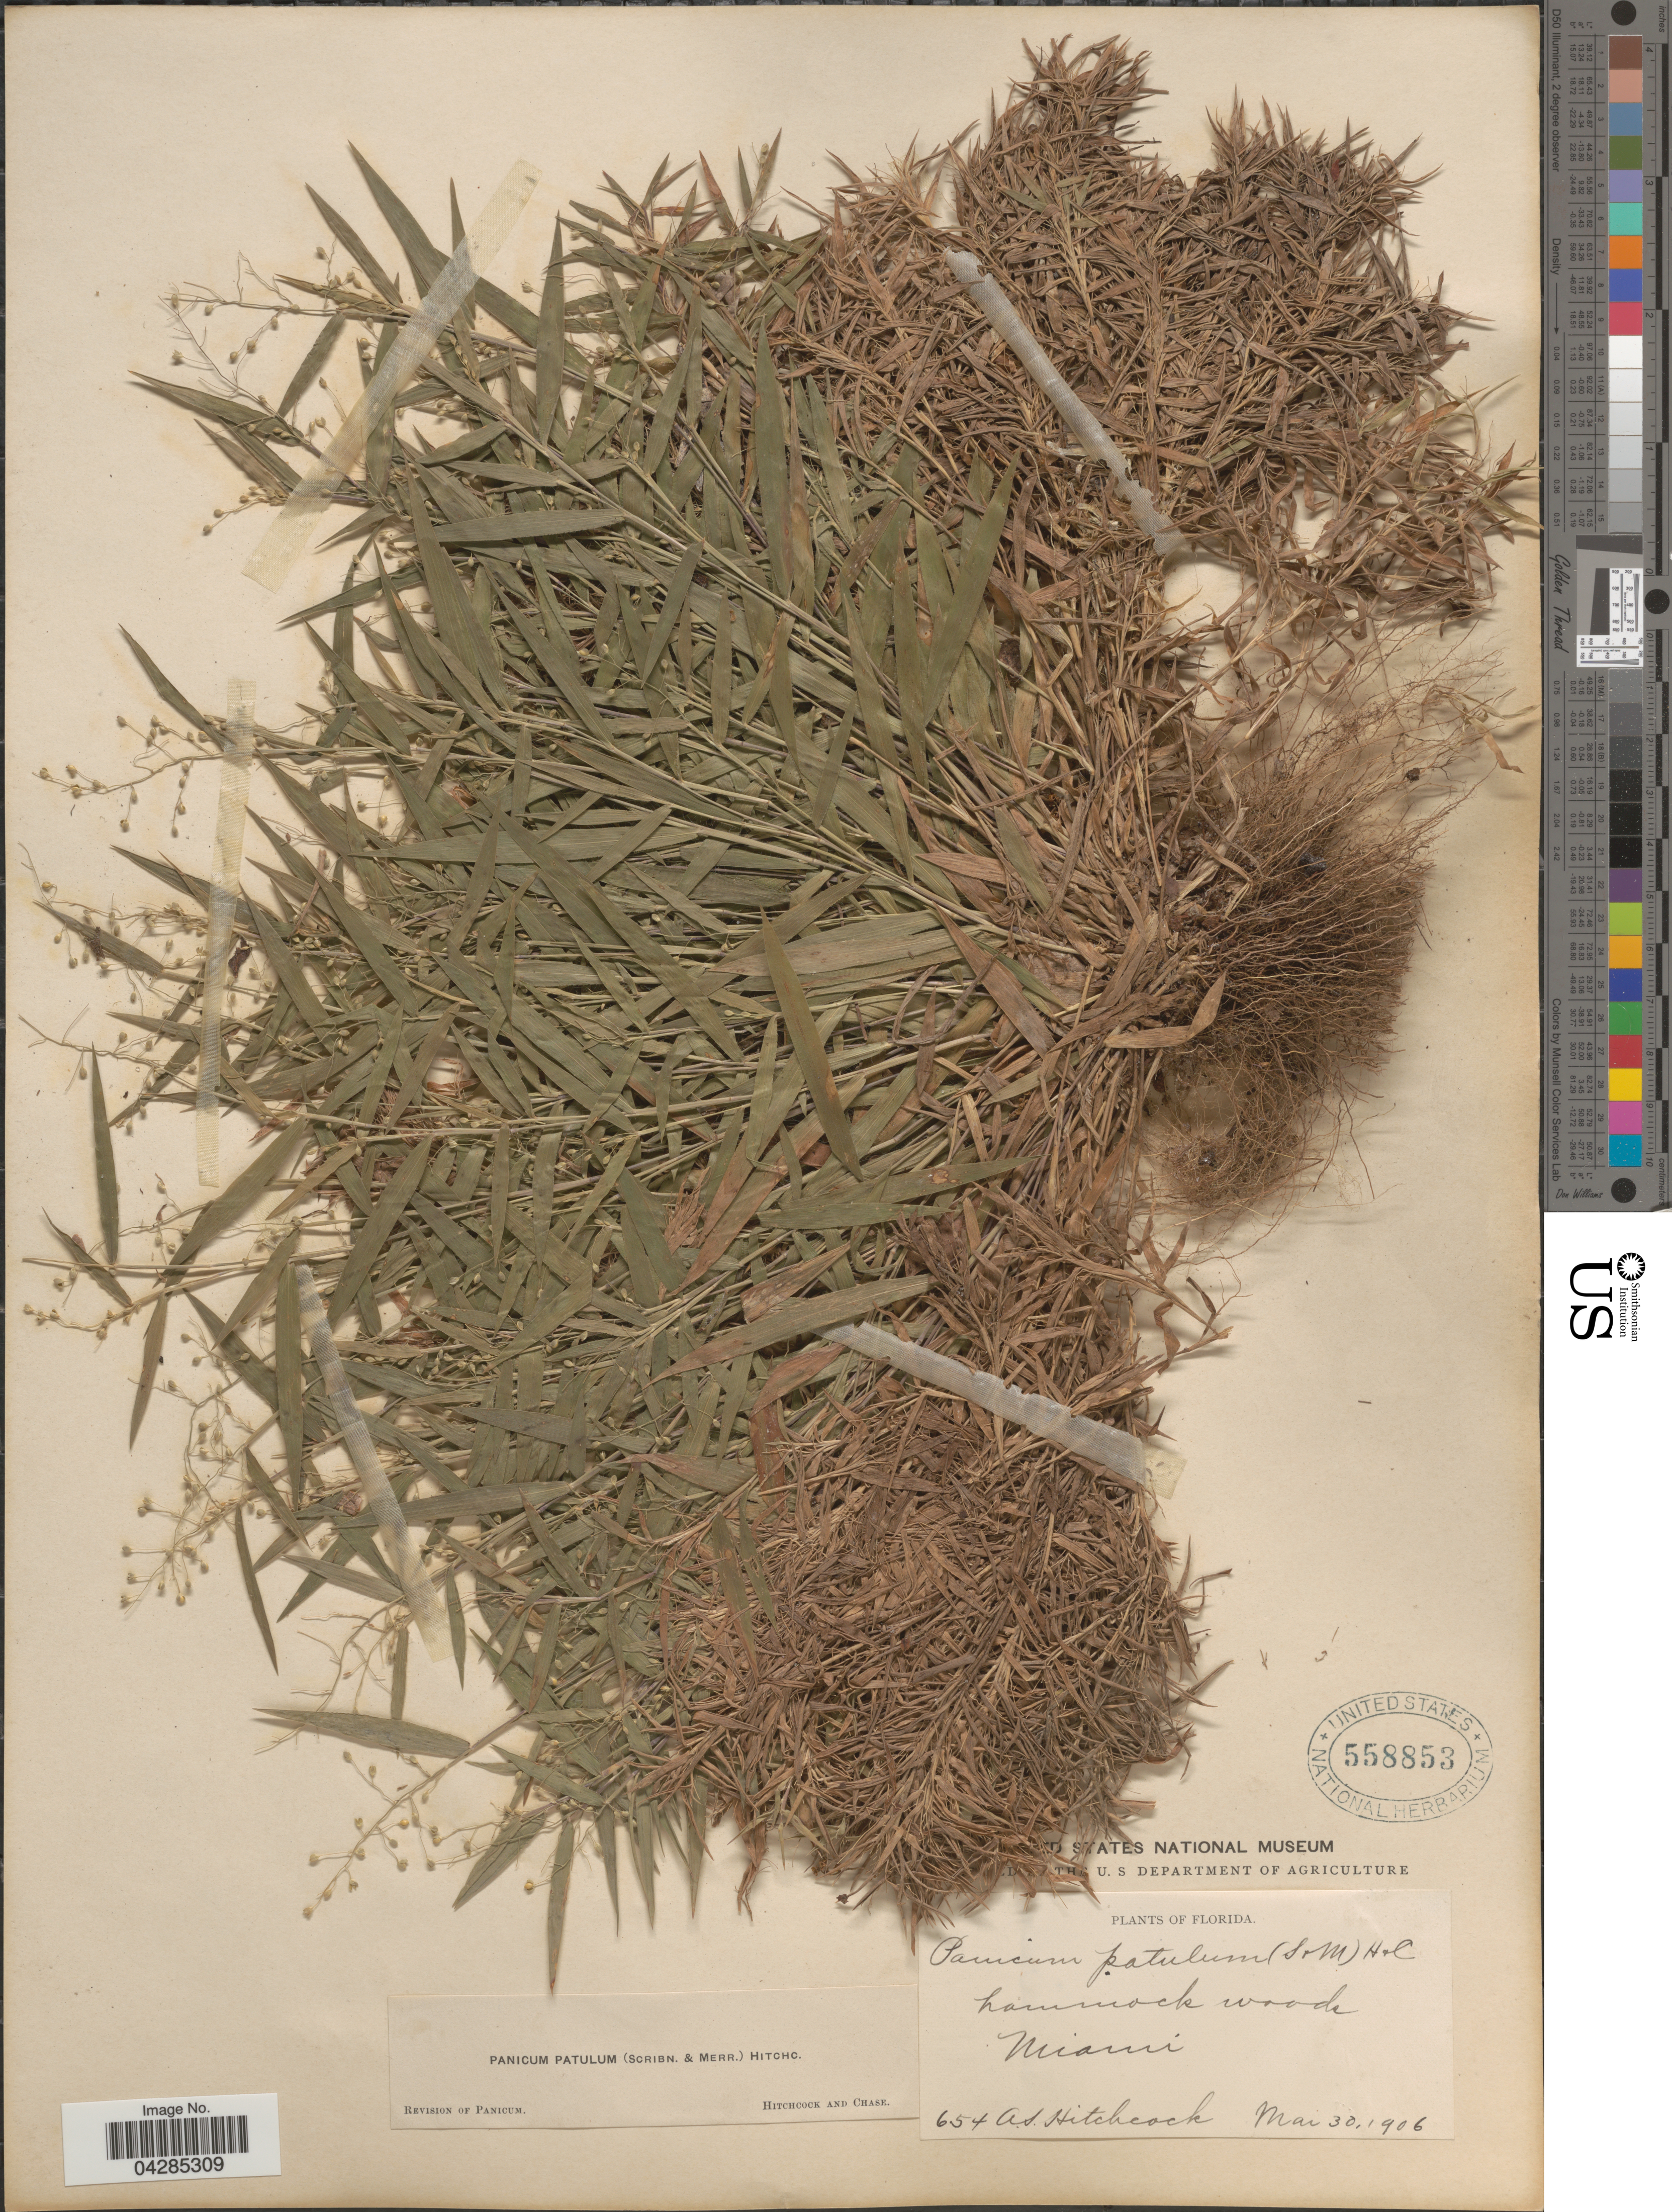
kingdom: Plantae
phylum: Tracheophyta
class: Liliopsida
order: Poales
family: Poaceae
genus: Dichanthelium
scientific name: Dichanthelium portoricense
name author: (Desv. ex Ham.) B.F. Hansen & Wunderlin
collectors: A. S. Hitchcock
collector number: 654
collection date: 1906-03-30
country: United States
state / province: Florida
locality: Hammock woods. Miami.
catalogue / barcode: US 558853